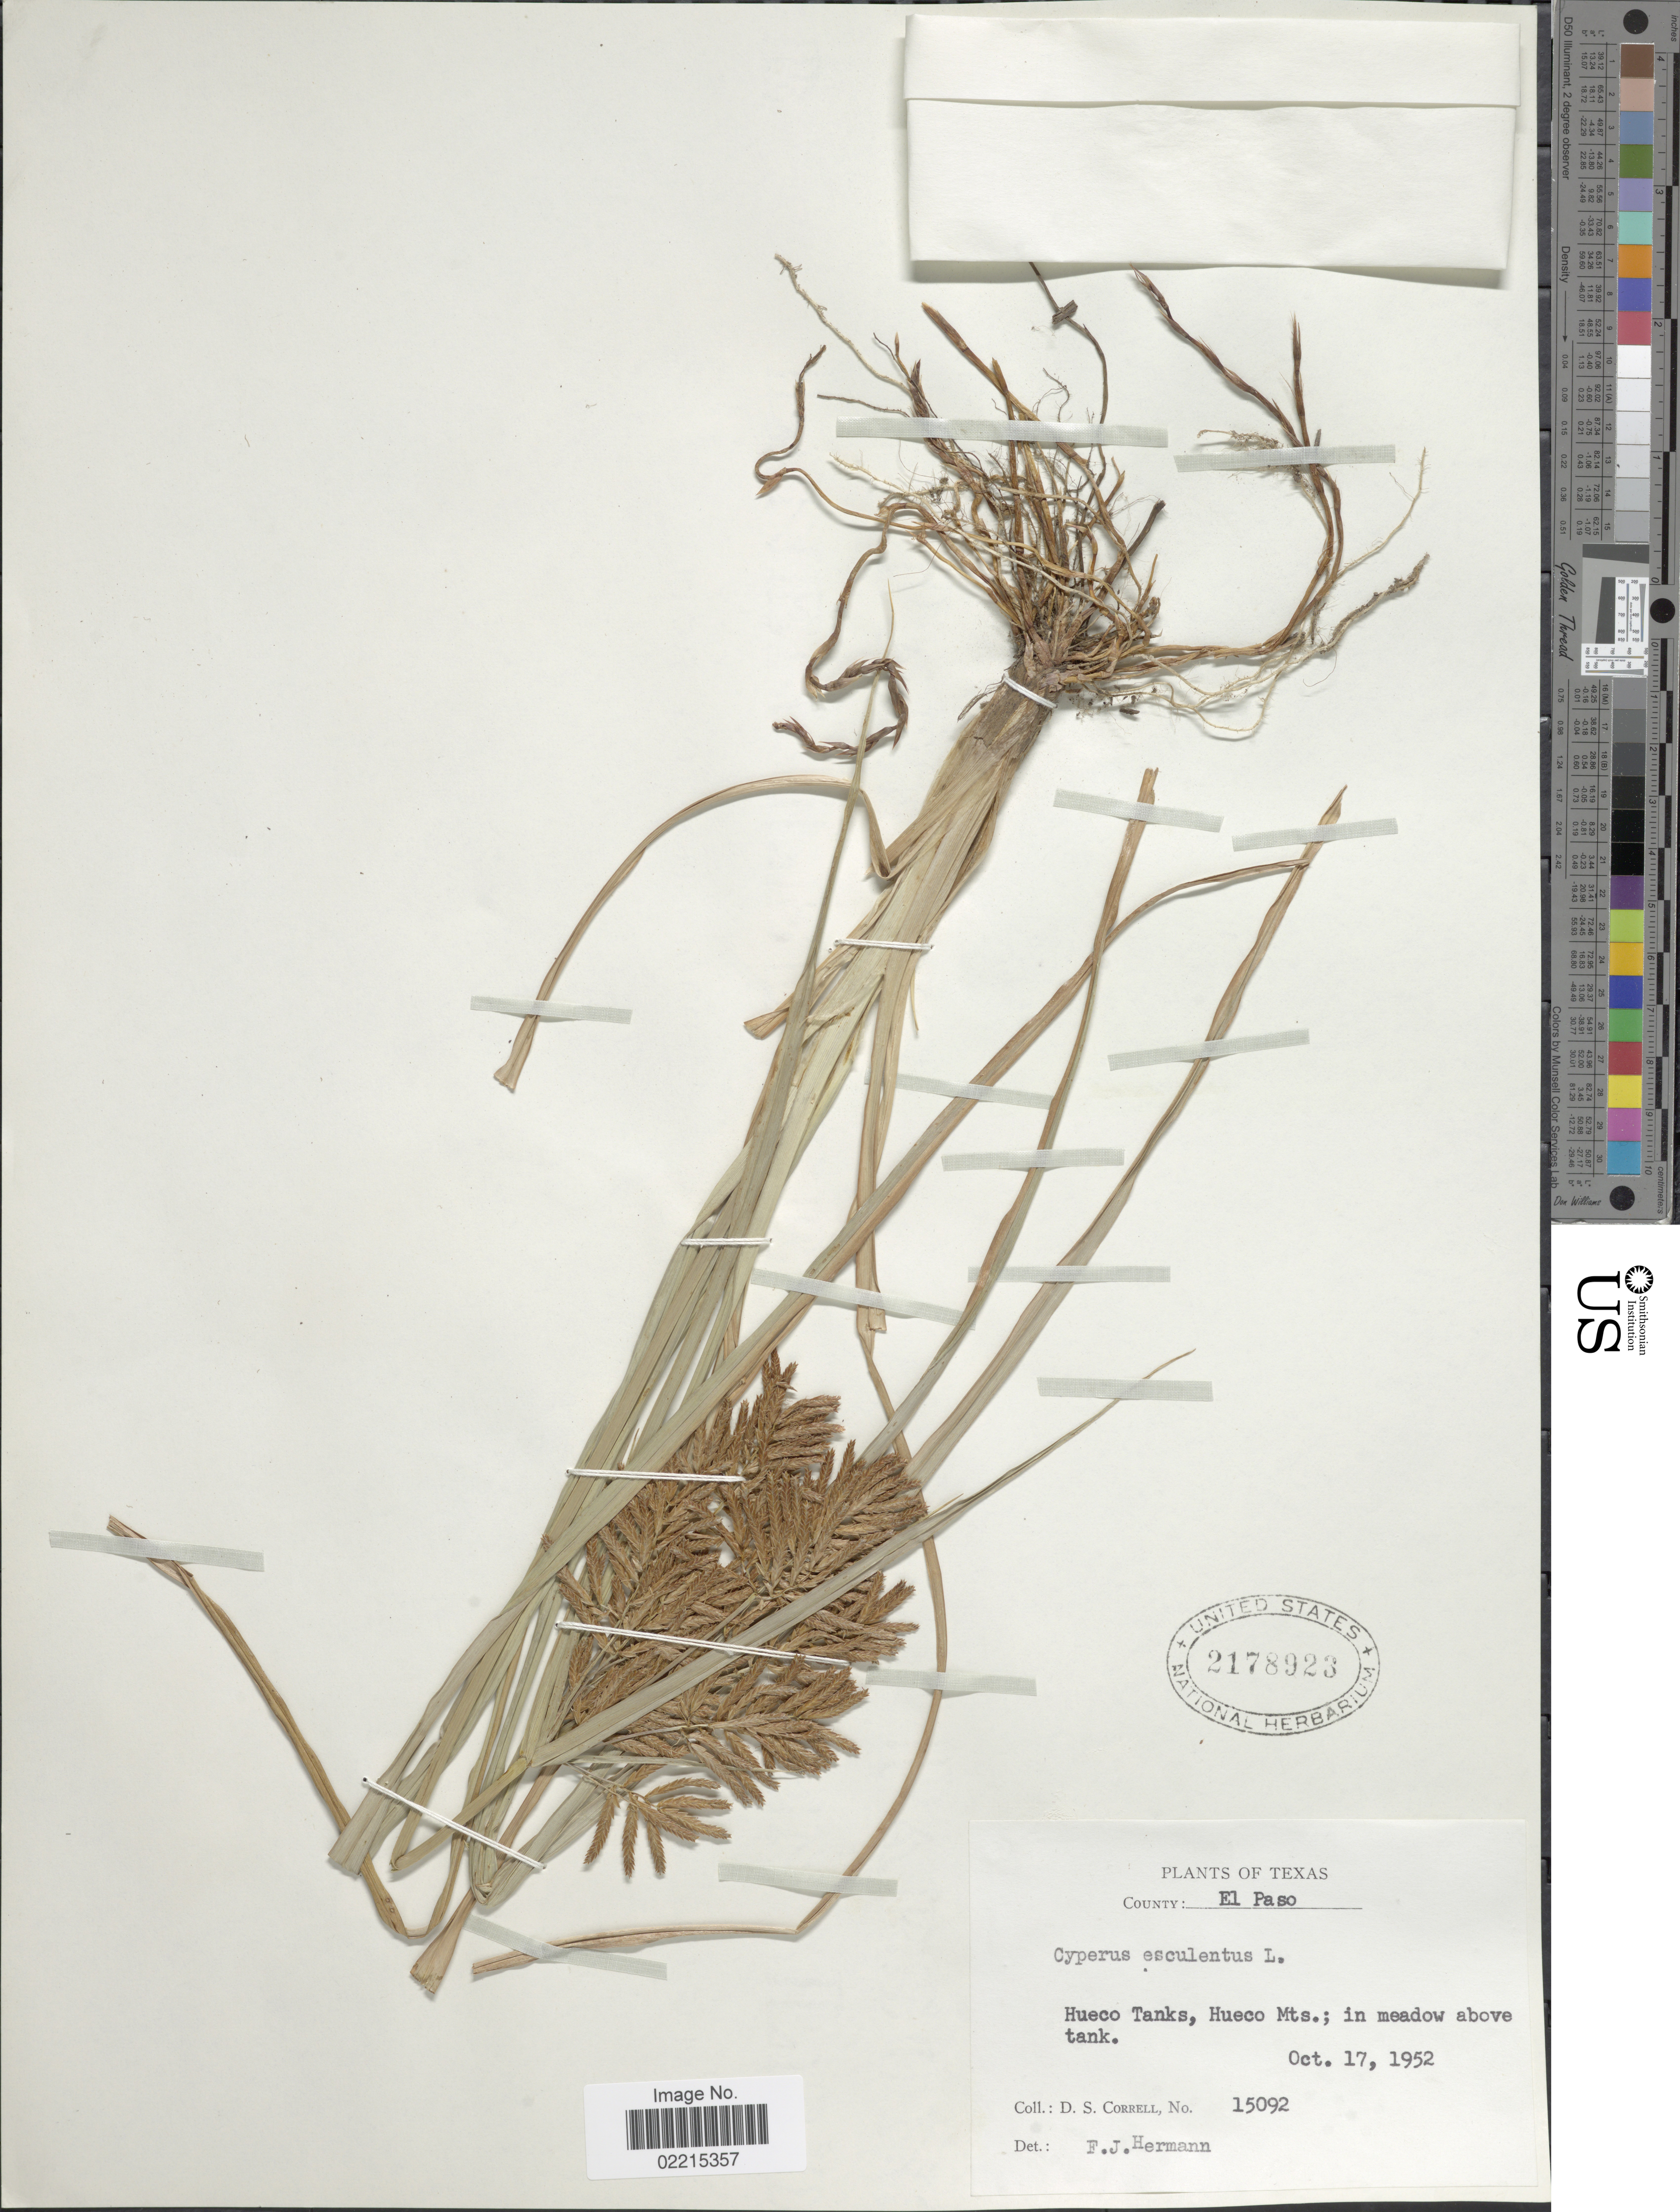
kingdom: Plantae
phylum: Tracheophyta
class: Liliopsida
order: Poales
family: Cyperaceae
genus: Cyperus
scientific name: Cyperus esculentus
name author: L.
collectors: D. S. Correll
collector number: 15092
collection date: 1952-10-17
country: United States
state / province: Texas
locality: County: El Paso. Hueco Tanks, Hueco Mts.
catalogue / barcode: US 2178923